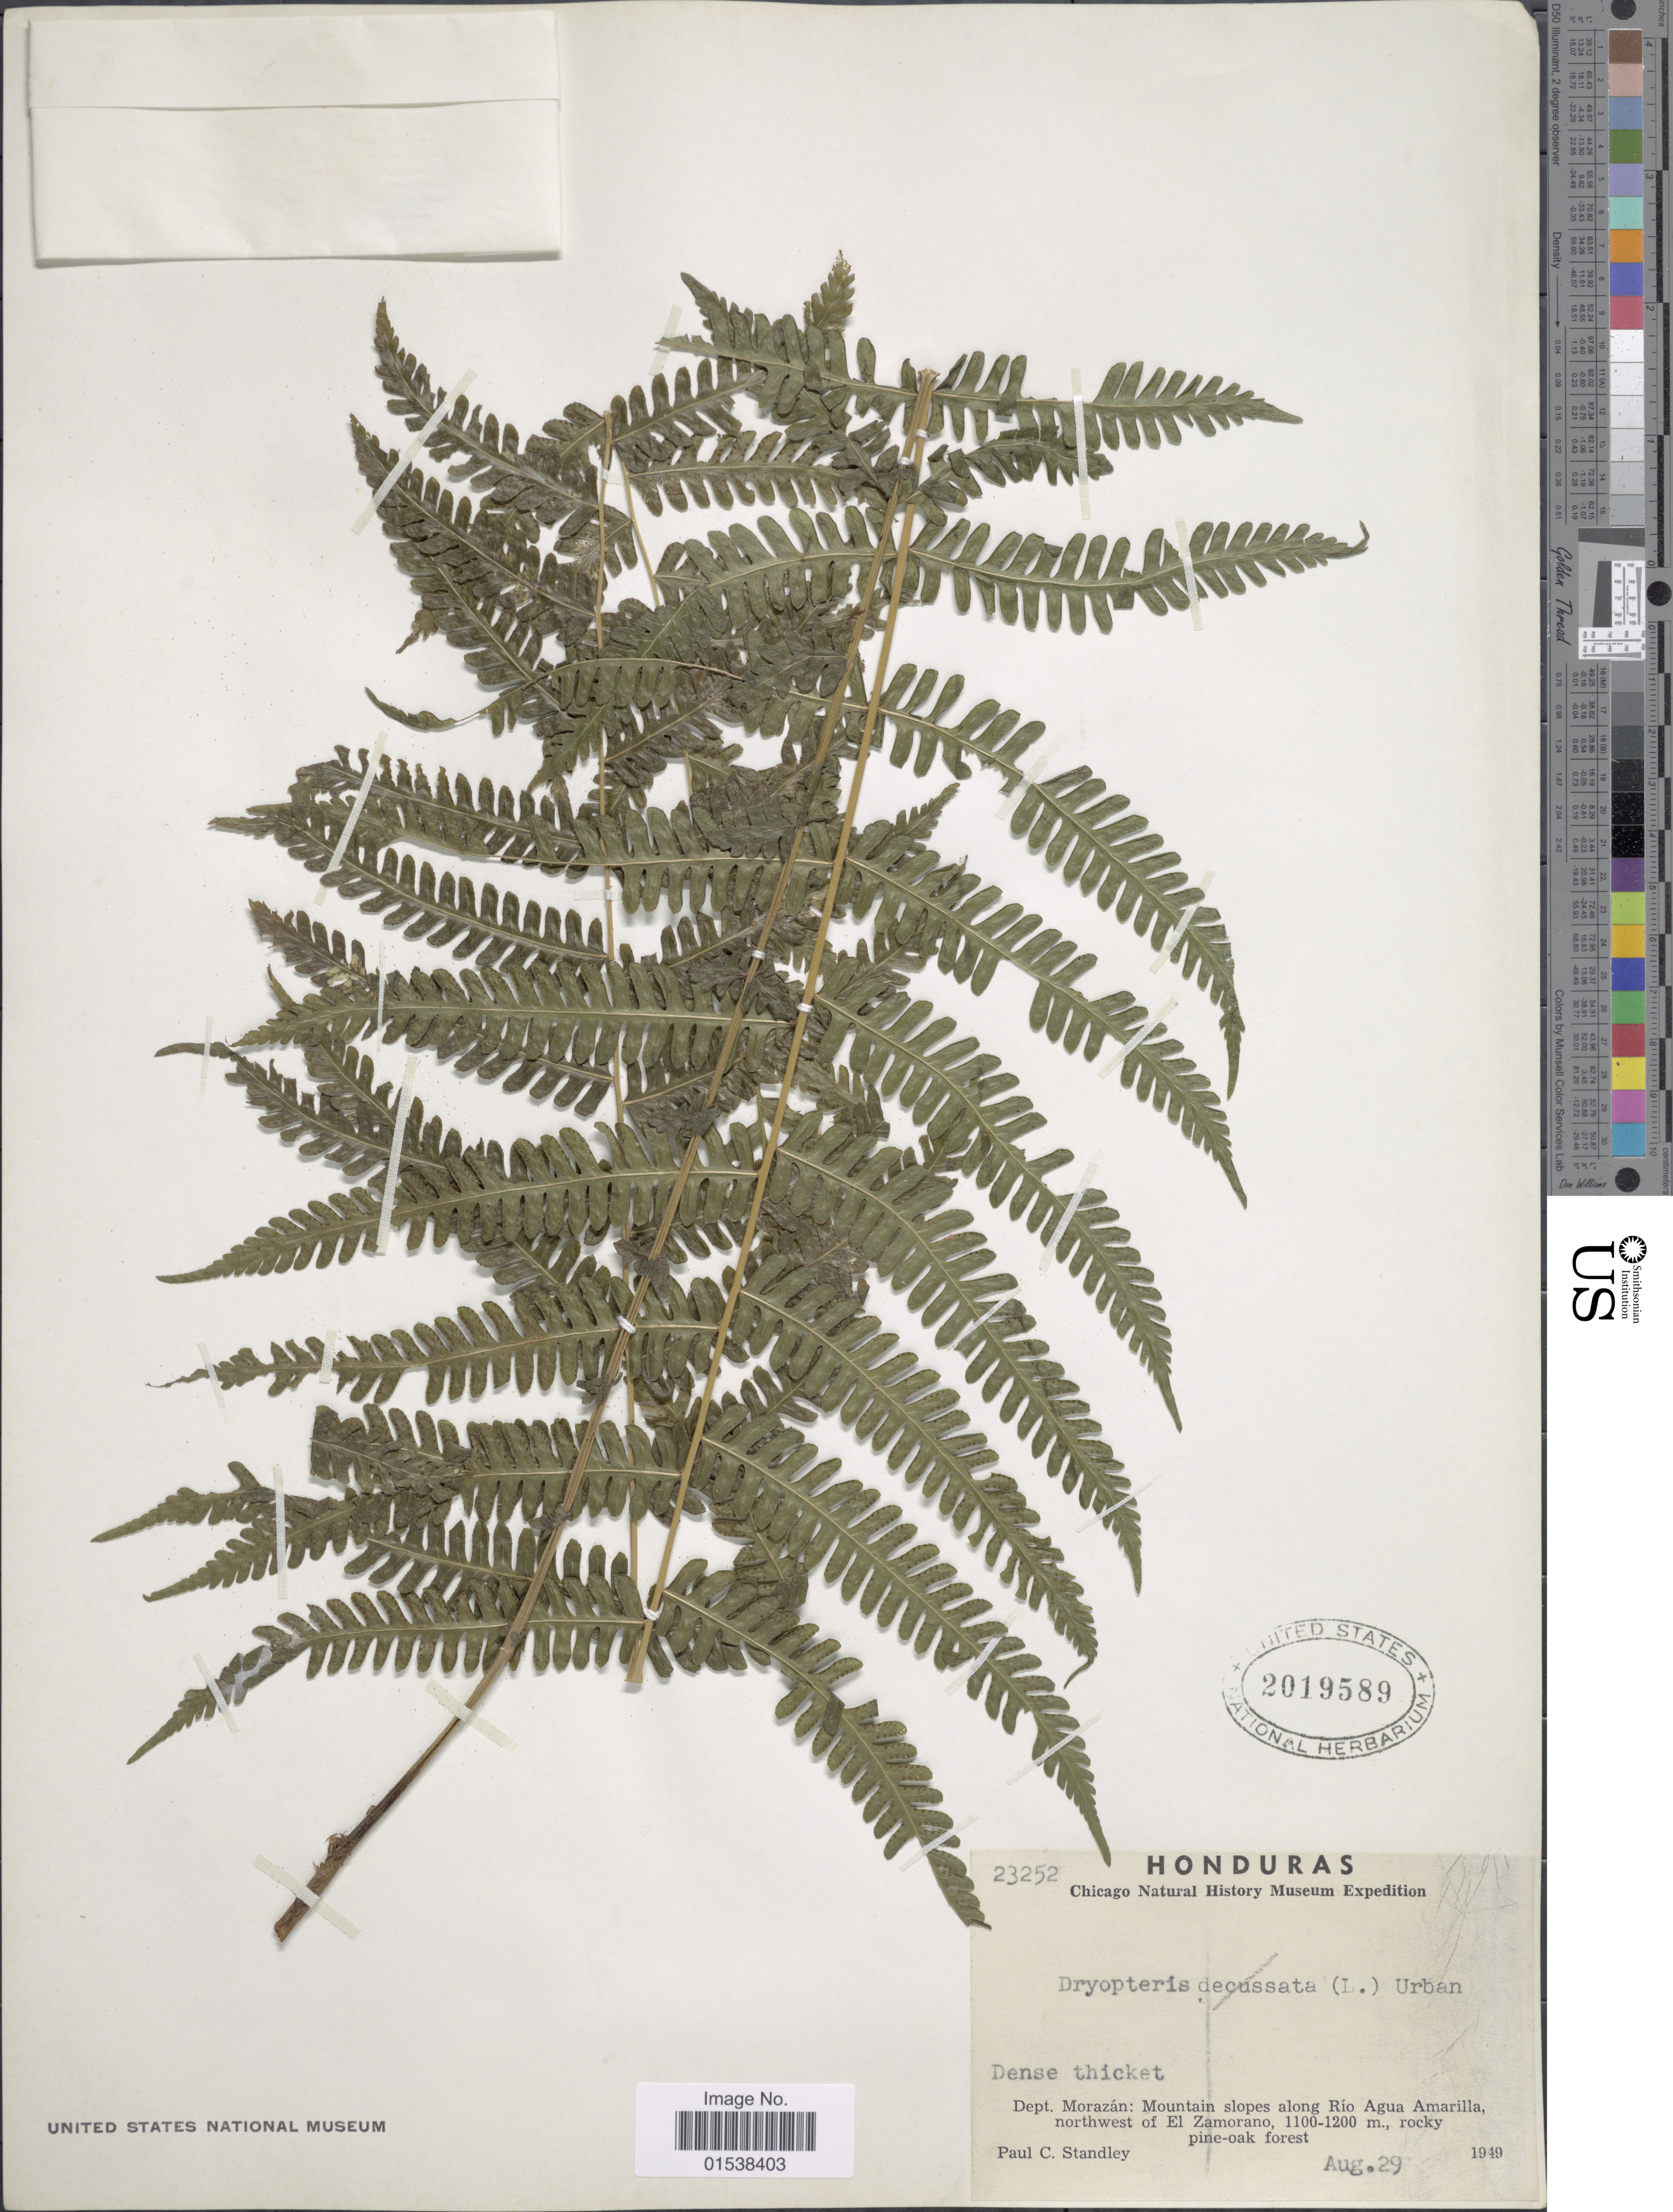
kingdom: Plantae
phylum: Tracheophyta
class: Polypodiopsida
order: Polypodiales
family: Thelypteridaceae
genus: Amauropelta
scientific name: Amauropelta melanochlaena (C. Chr.) comb. nov., ined 2015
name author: (C. Chr.)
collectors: P. C. Standley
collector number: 23252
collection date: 1949-08-29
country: El Salvador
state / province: Morazan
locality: Dept. Morazan: Mountain slopes along Rio Agua Amarilla, northwest of El Zamorano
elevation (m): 1100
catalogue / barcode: US 2019589